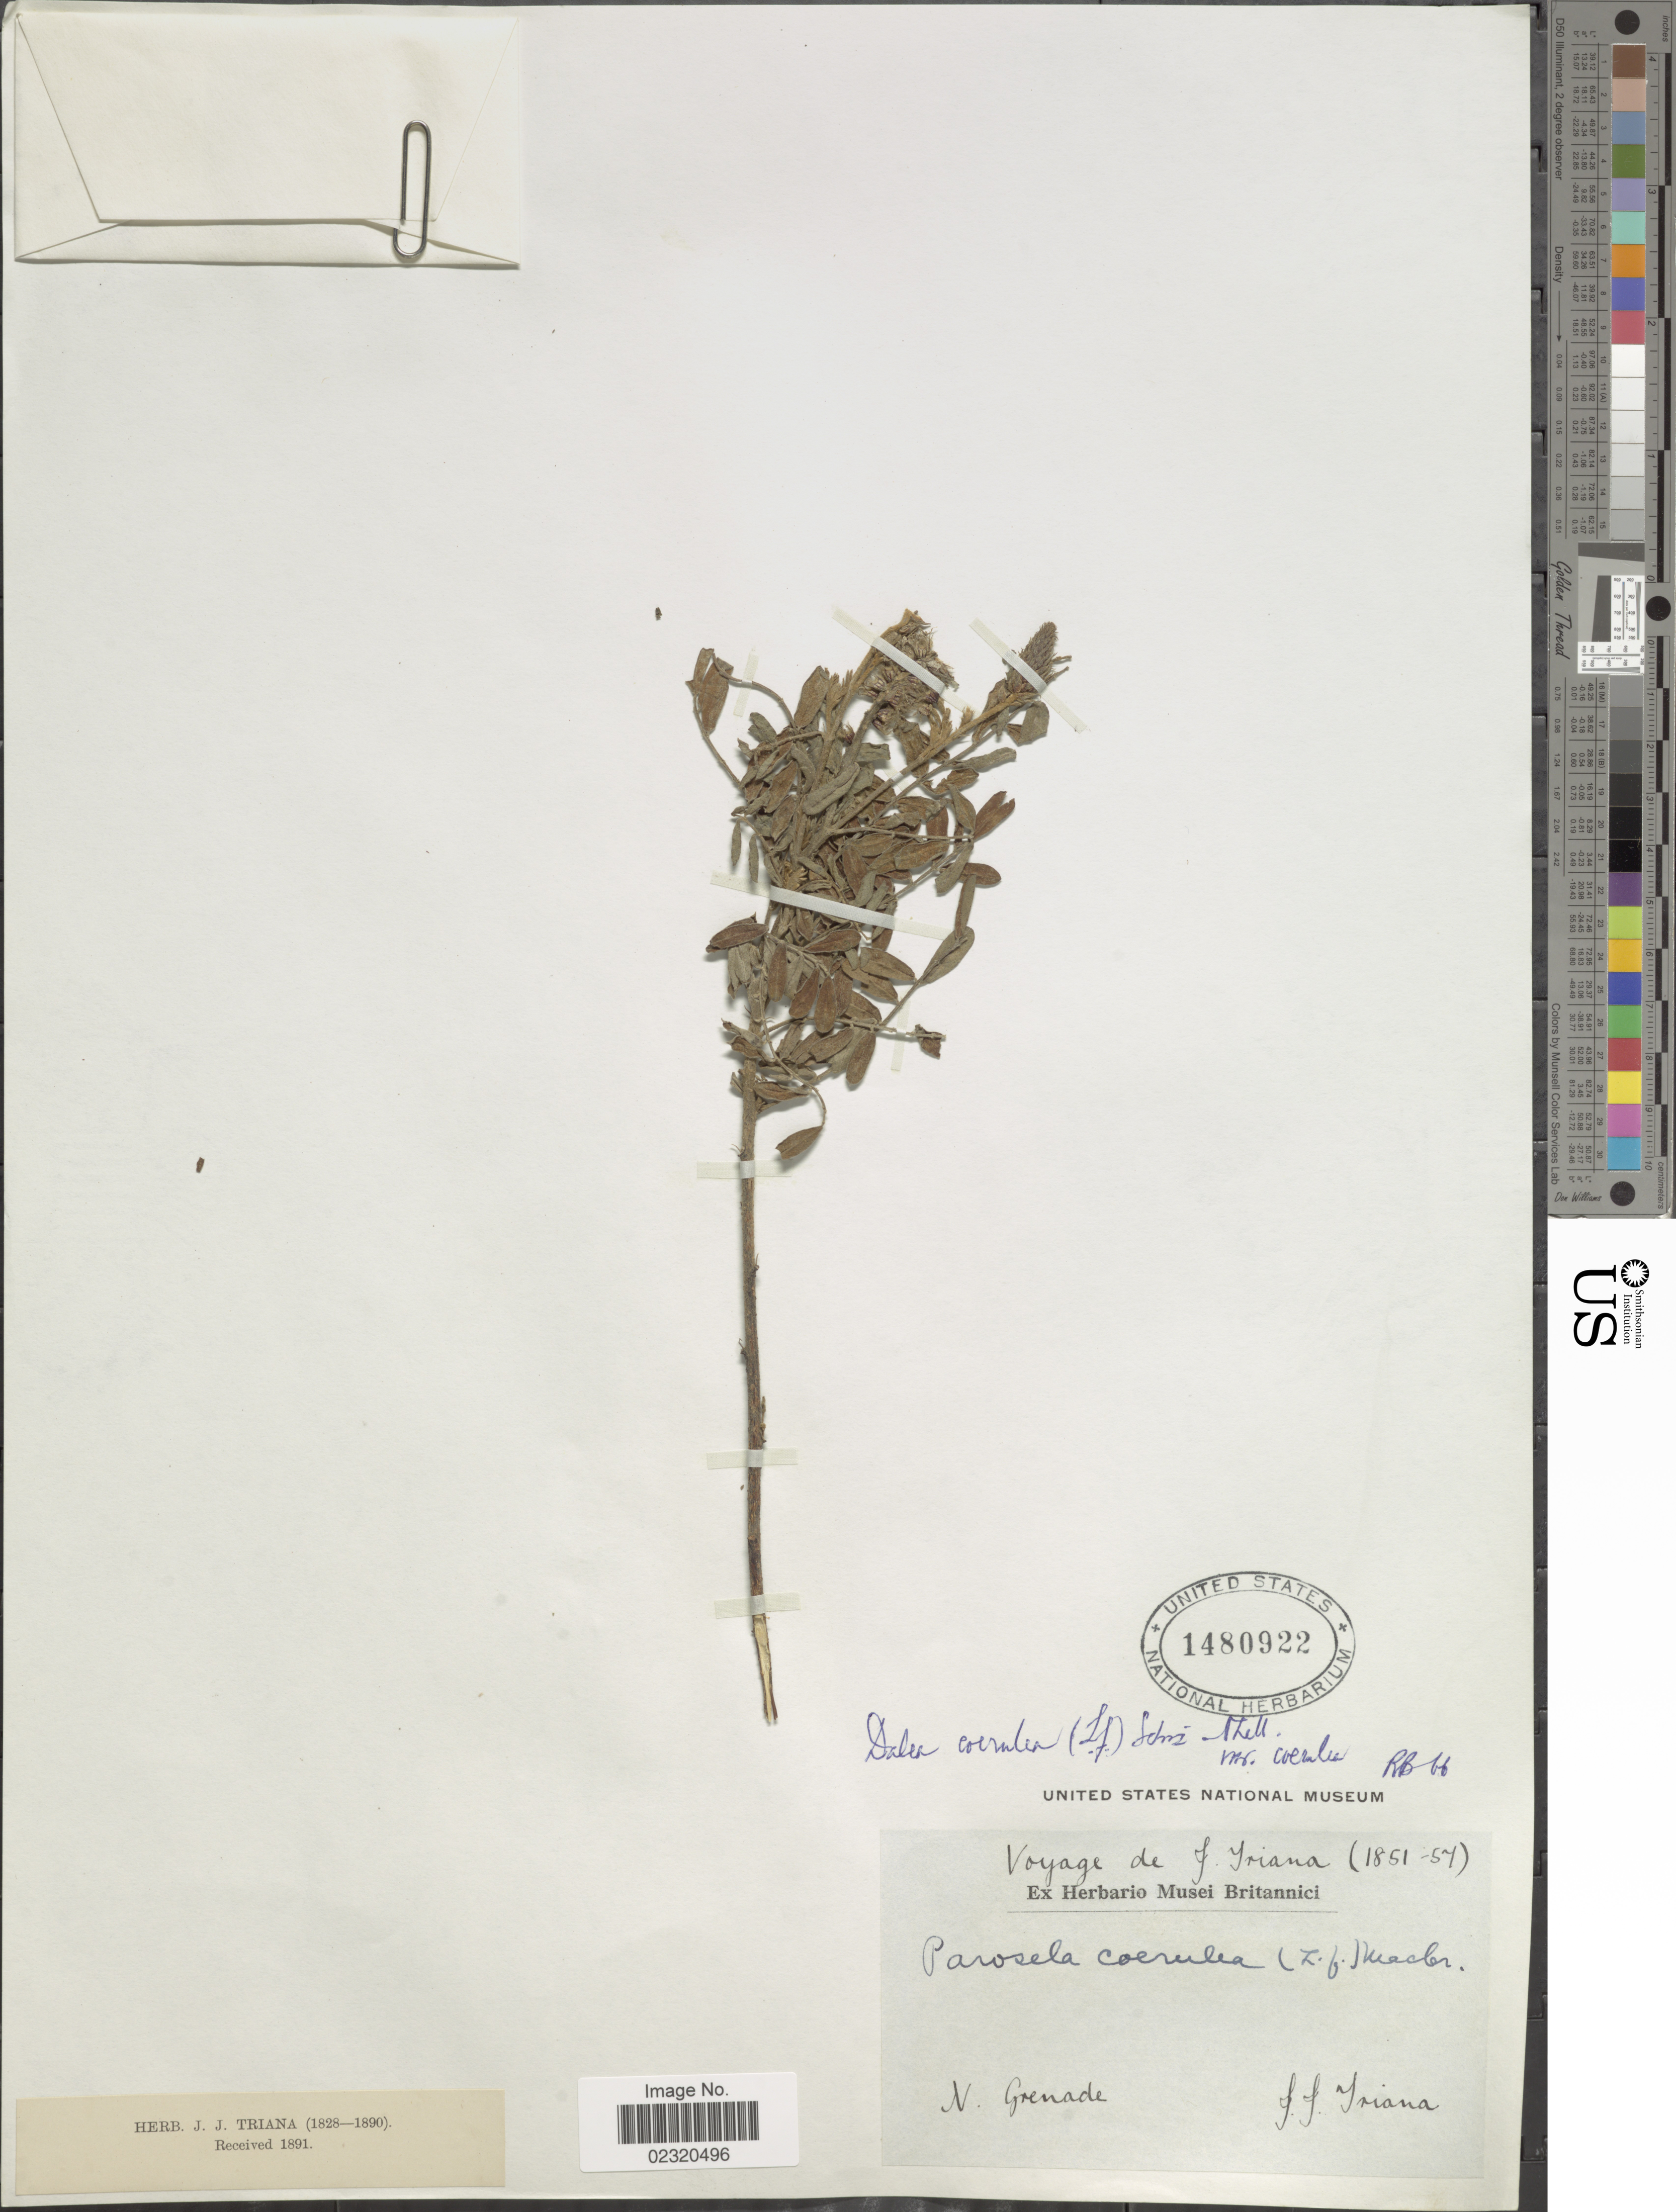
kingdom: Plantae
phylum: Tracheophyta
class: Magnoliopsida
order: Fabales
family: Fabaceae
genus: Dalea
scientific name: Dalea coerulea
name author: (L. f.) Schinz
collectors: J. J. Triana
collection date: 1851/1857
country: Colombia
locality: N. Grenade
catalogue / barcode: US 1480922